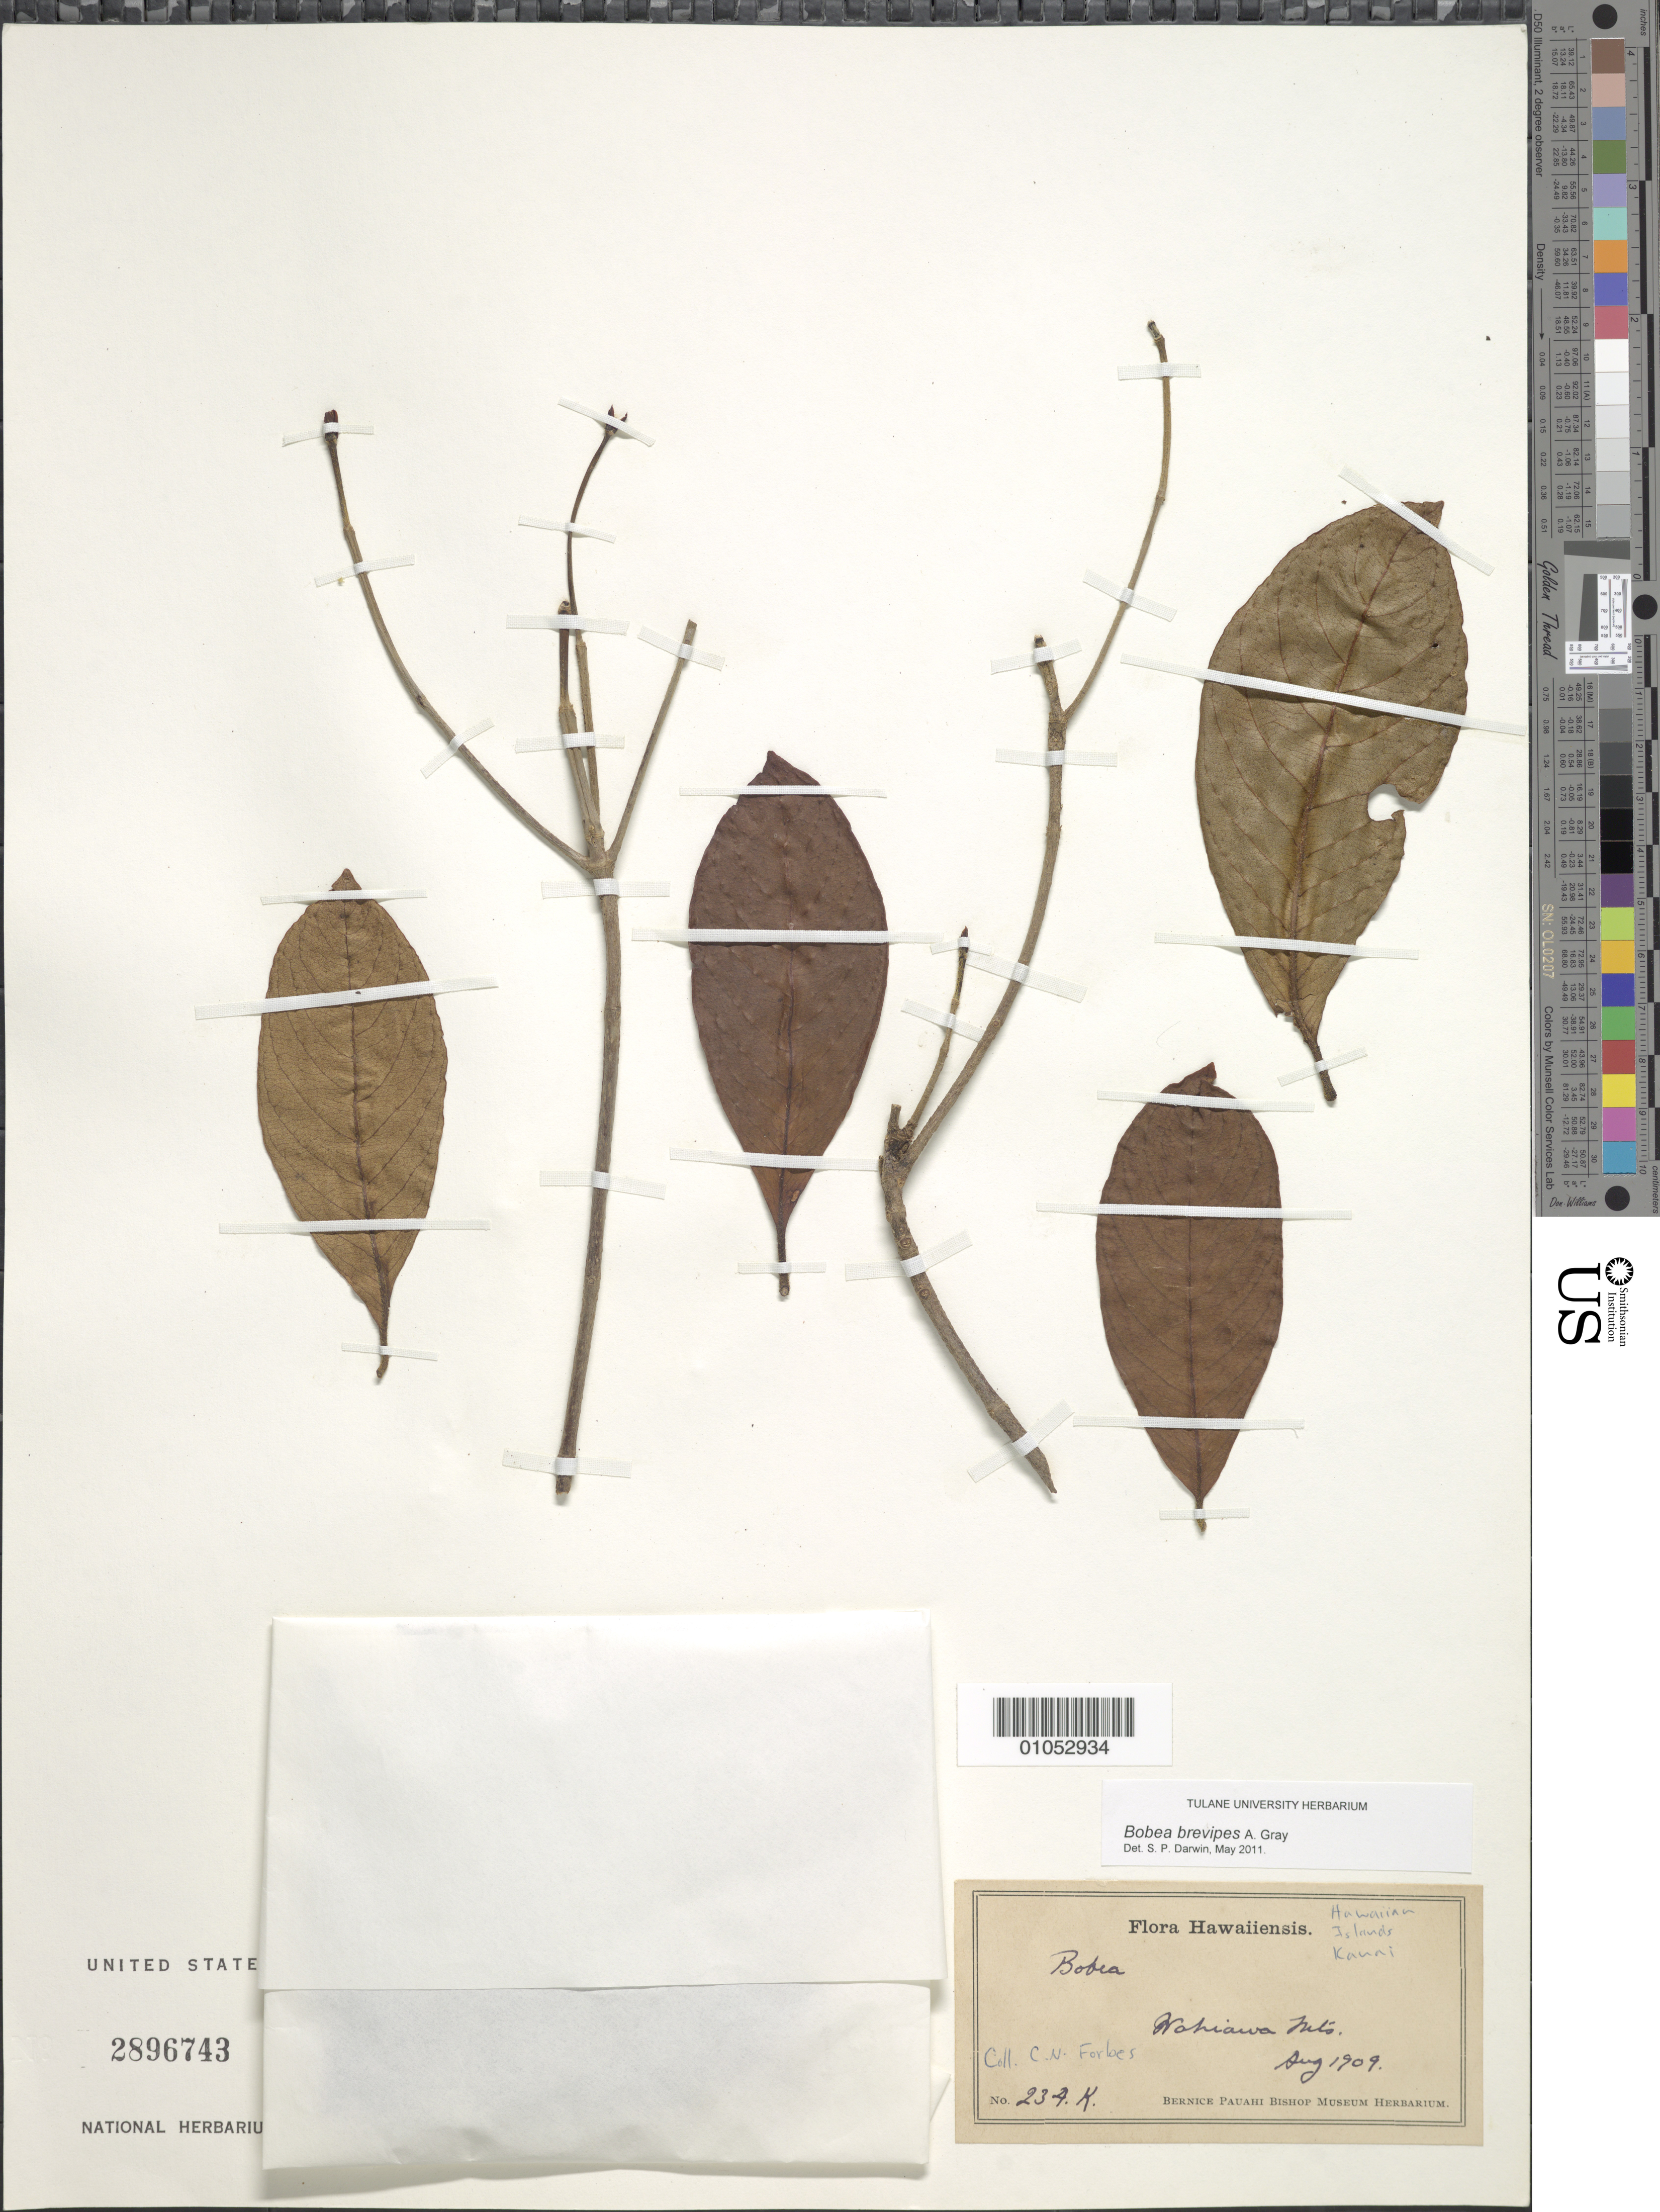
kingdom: Plantae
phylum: Tracheophyta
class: Magnoliopsida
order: Gentianales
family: Rubiaceae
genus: Bobea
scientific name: Bobea brevipes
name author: A. Gray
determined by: Darwin, S. P.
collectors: C. N. Forbes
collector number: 234.K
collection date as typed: Aug 1909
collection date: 1909-08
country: United States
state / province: Hawaii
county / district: Kaui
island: Kaua'i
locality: Wahiawa Mts.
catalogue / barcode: US 2896743